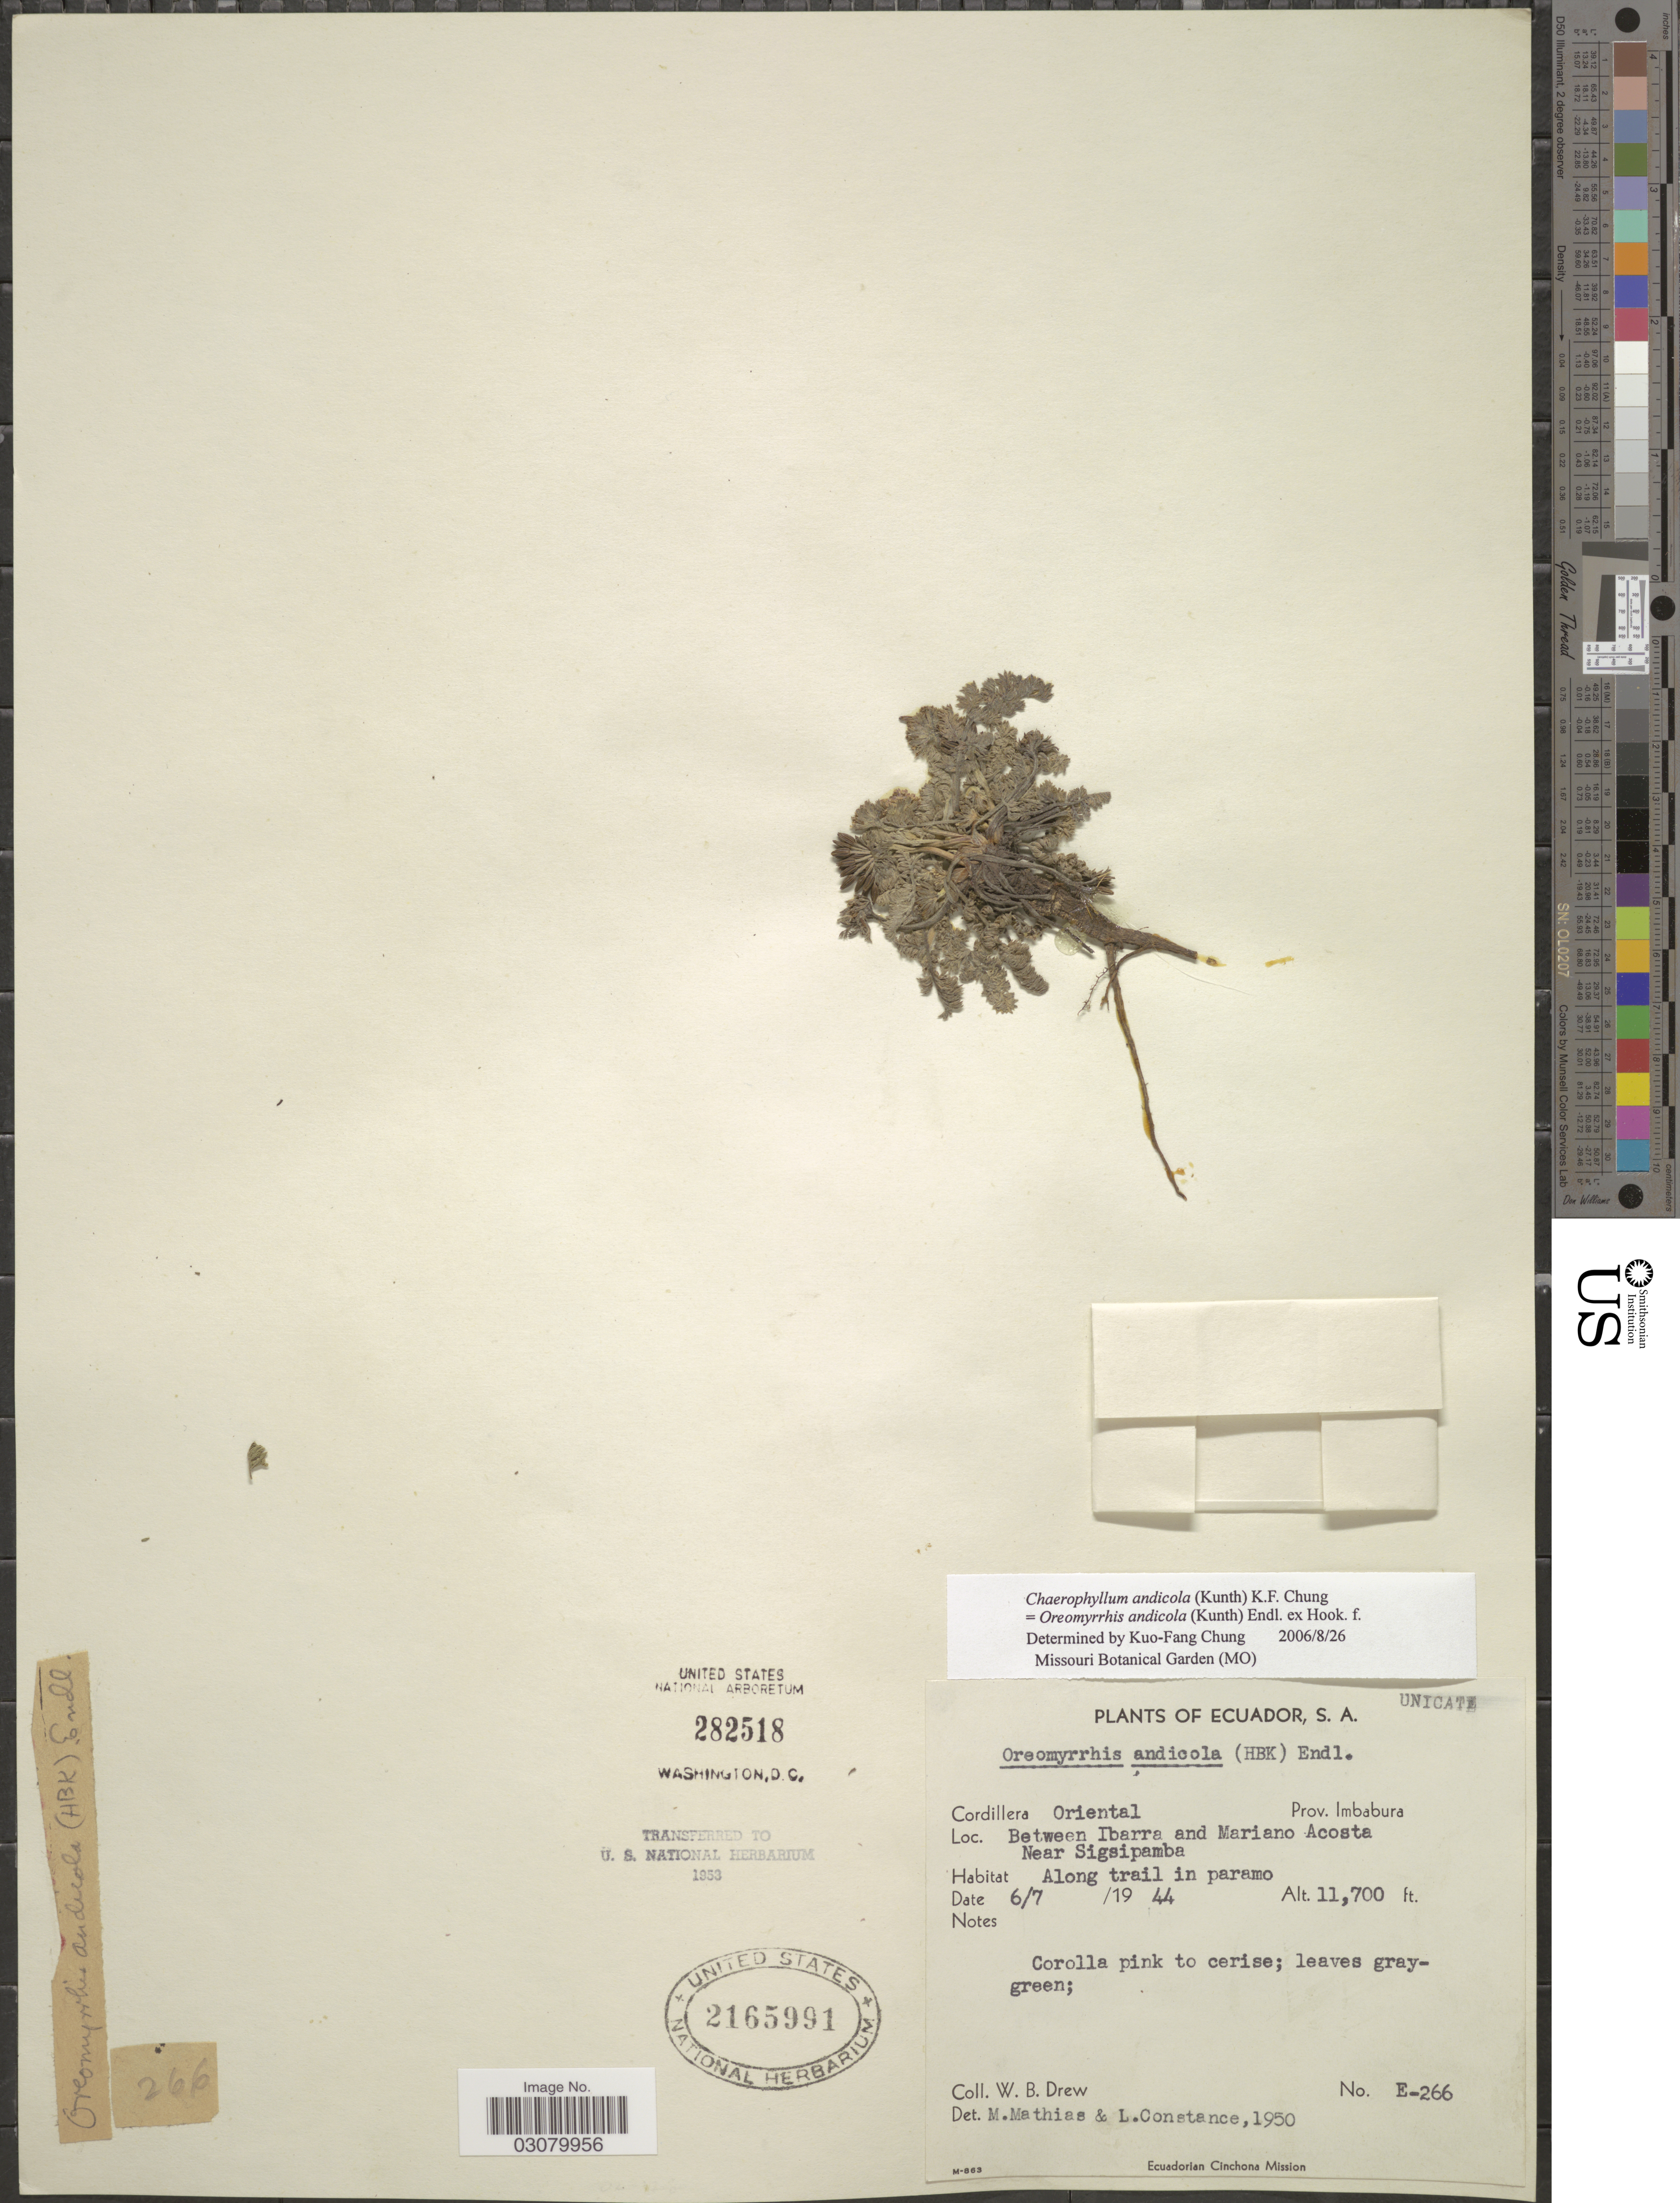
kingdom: Plantae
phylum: Tracheophyta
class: Magnoliopsida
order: Apiales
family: Apiaceae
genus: Oreomyrrhis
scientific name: Oreomyrrhis andicola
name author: (Kunth) Endl. ex Hook. f.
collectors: W. B. Drew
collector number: E-266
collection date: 1944-07-06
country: Ecuador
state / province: Imbabura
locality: Cordillera Oriental. Between Ibarra and Mariano Acosta. Near Sigsipamba. Along trail in paramo.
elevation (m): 3566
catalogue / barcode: US 2165991